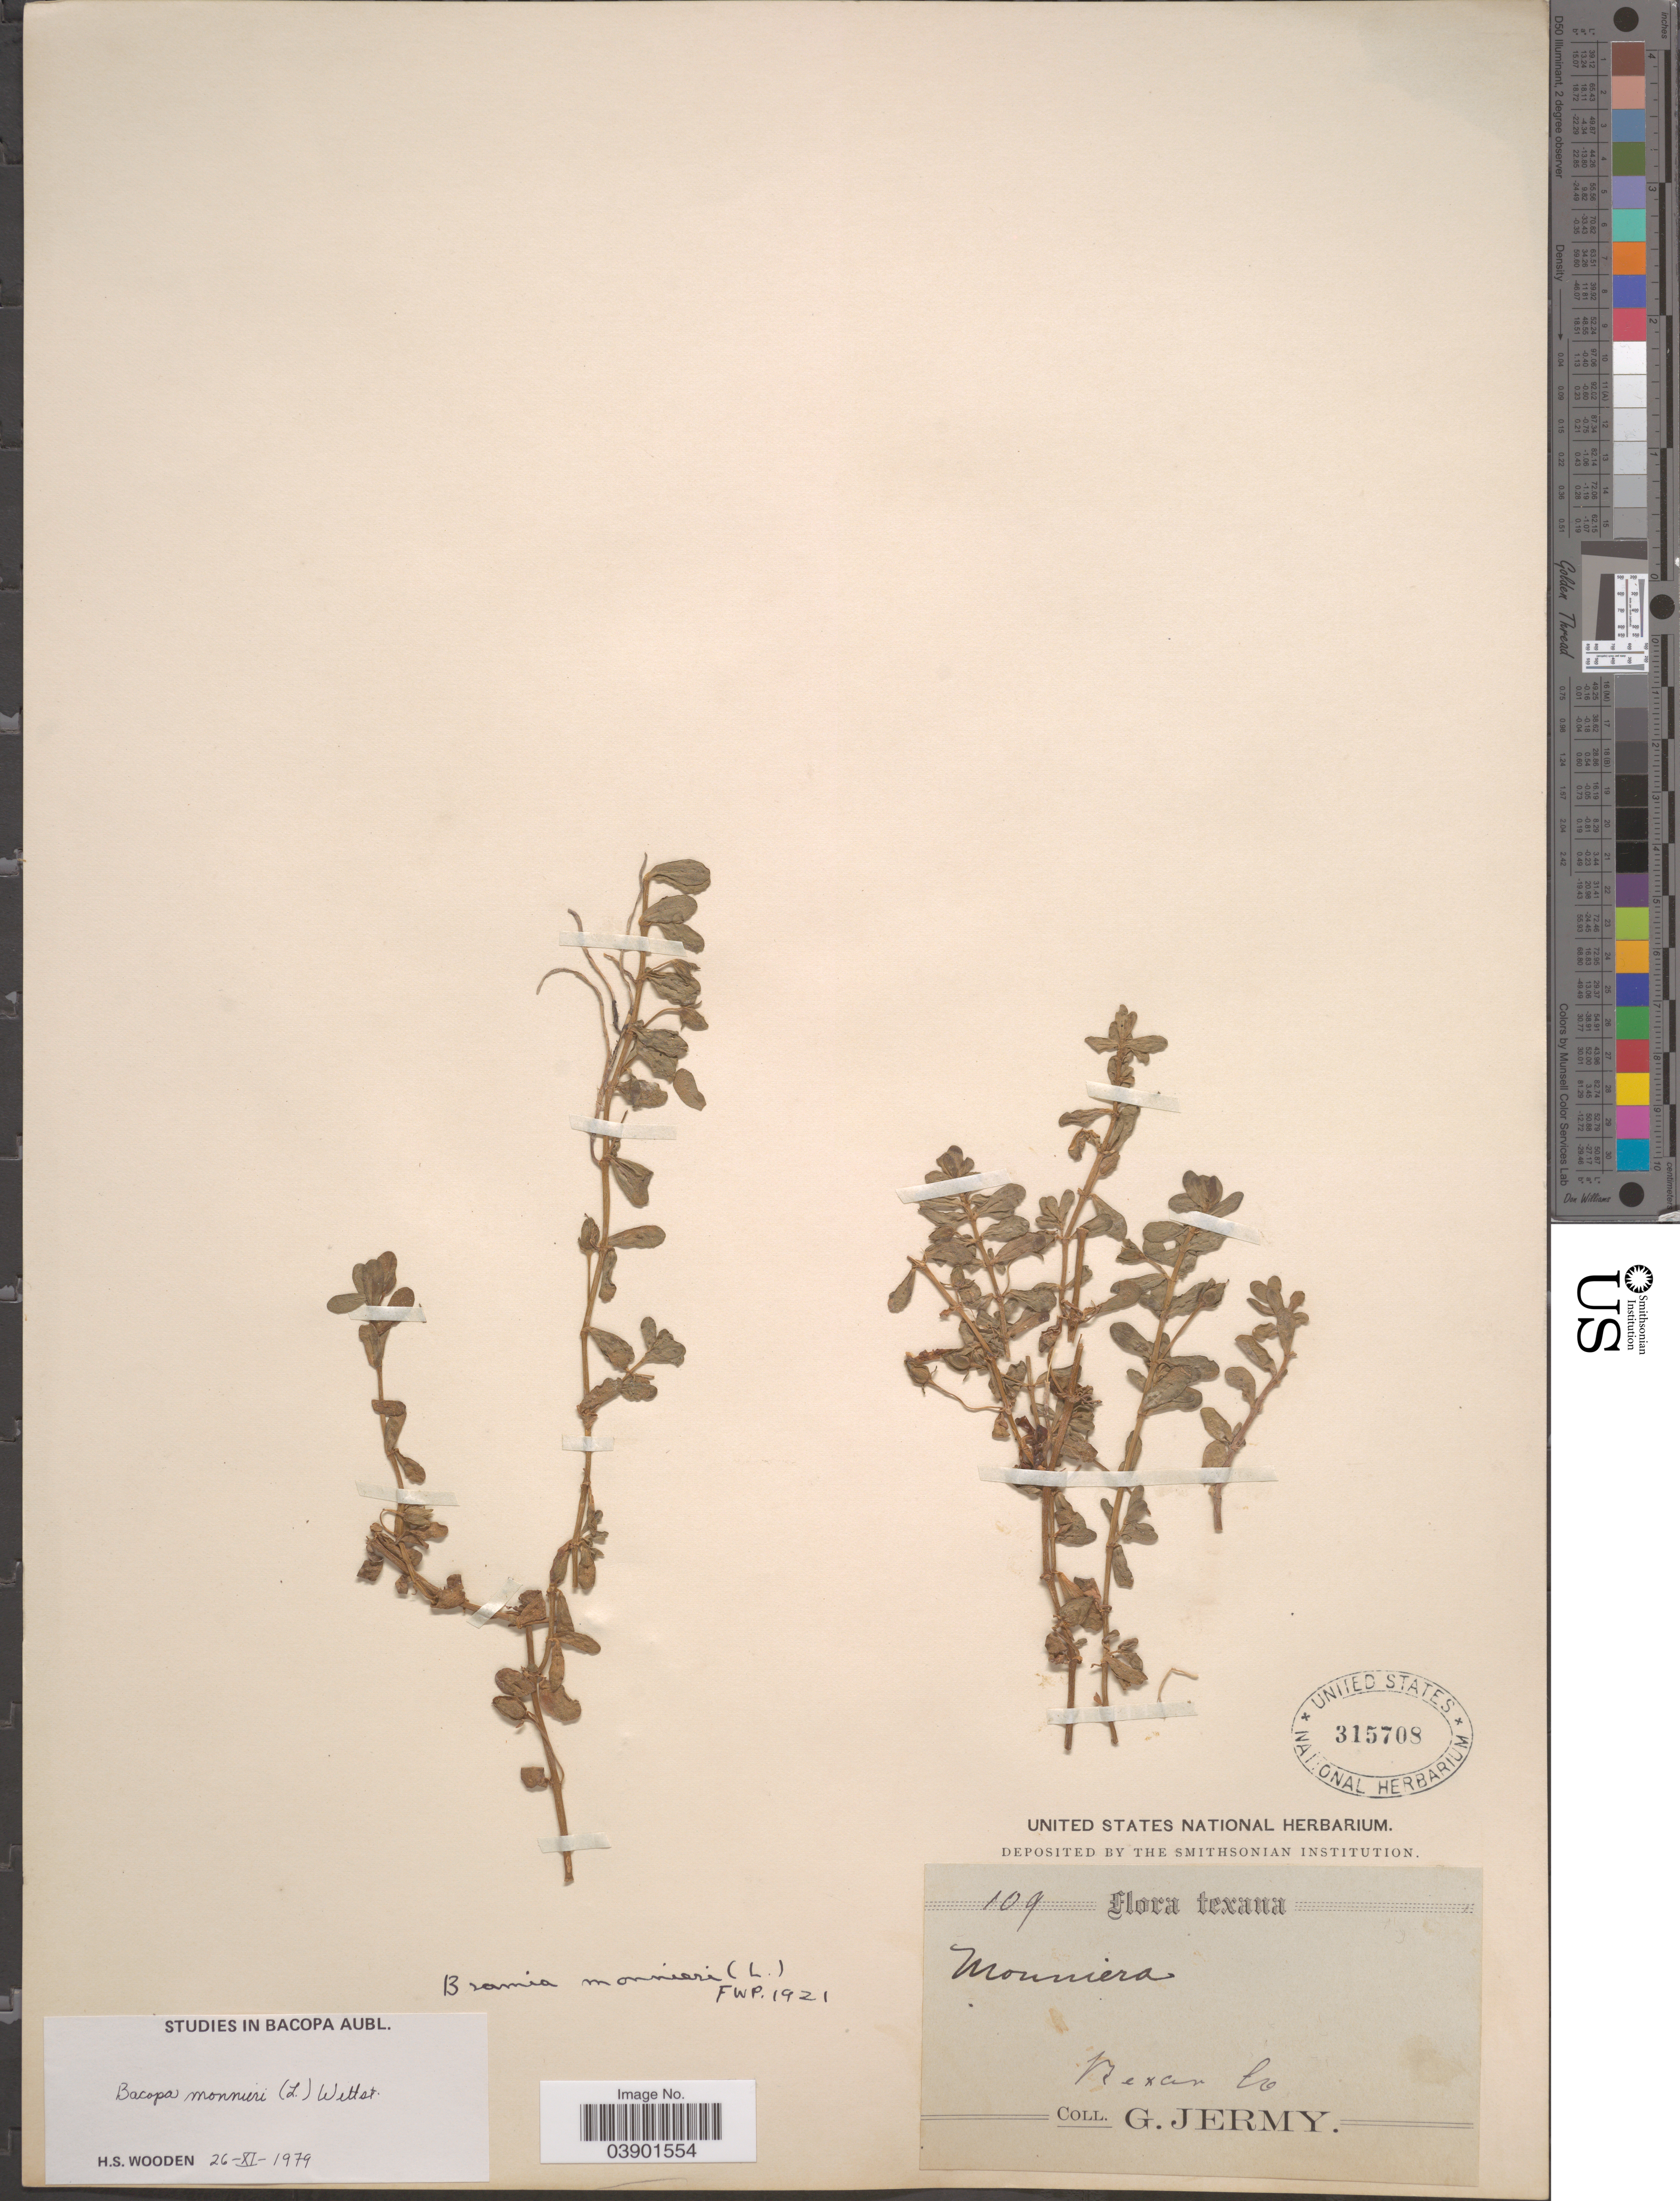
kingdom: Plantae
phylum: Tracheophyta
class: Magnoliopsida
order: Lamiales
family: Plantaginaceae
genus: Bacopa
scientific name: Bacopa monnieri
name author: (L.) Pennell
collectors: G. Jermy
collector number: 109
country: United States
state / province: Texas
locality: Bexar Co.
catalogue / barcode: US 315708